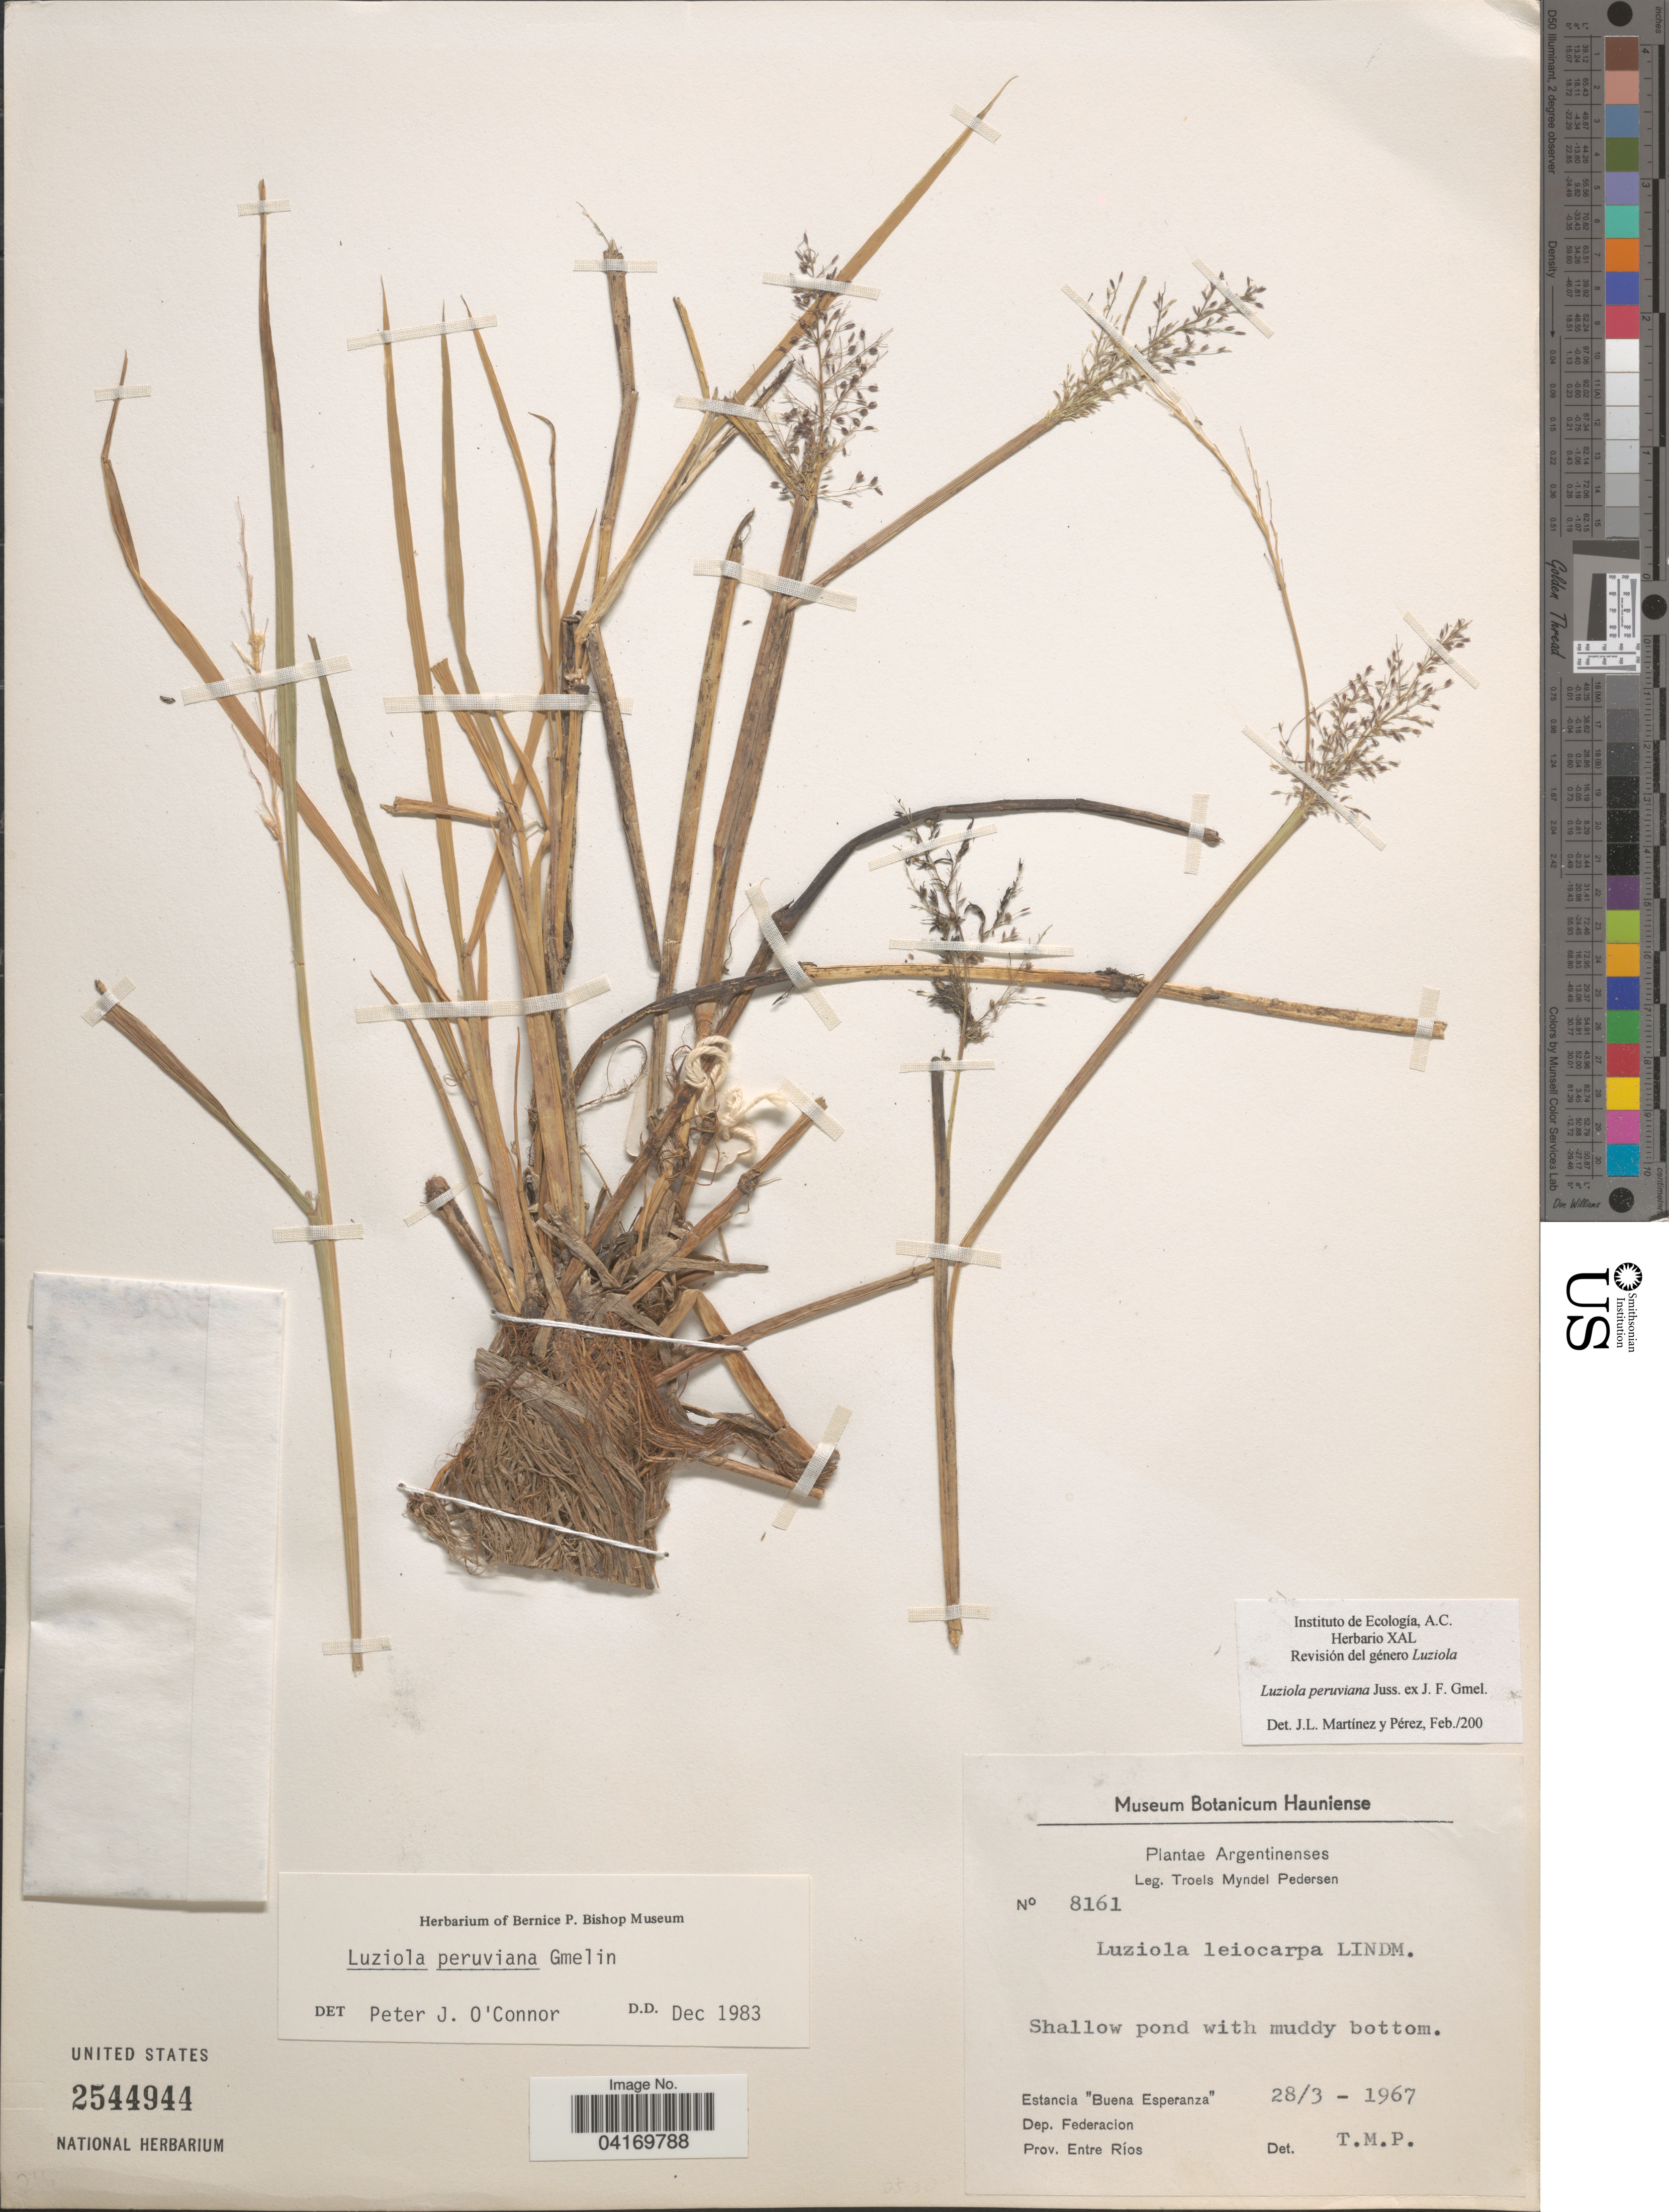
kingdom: Plantae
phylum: Tracheophyta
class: Liliopsida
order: Poales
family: Poaceae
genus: Luziola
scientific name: Luziola peruviana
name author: Juss. ex J.F. Gmel.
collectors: T. Pederson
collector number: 8161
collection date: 1967-03-28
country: Argentina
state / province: Entre Rios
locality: Estancia "Buena Esperanza". Dep. Federacion.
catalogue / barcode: US 2544944